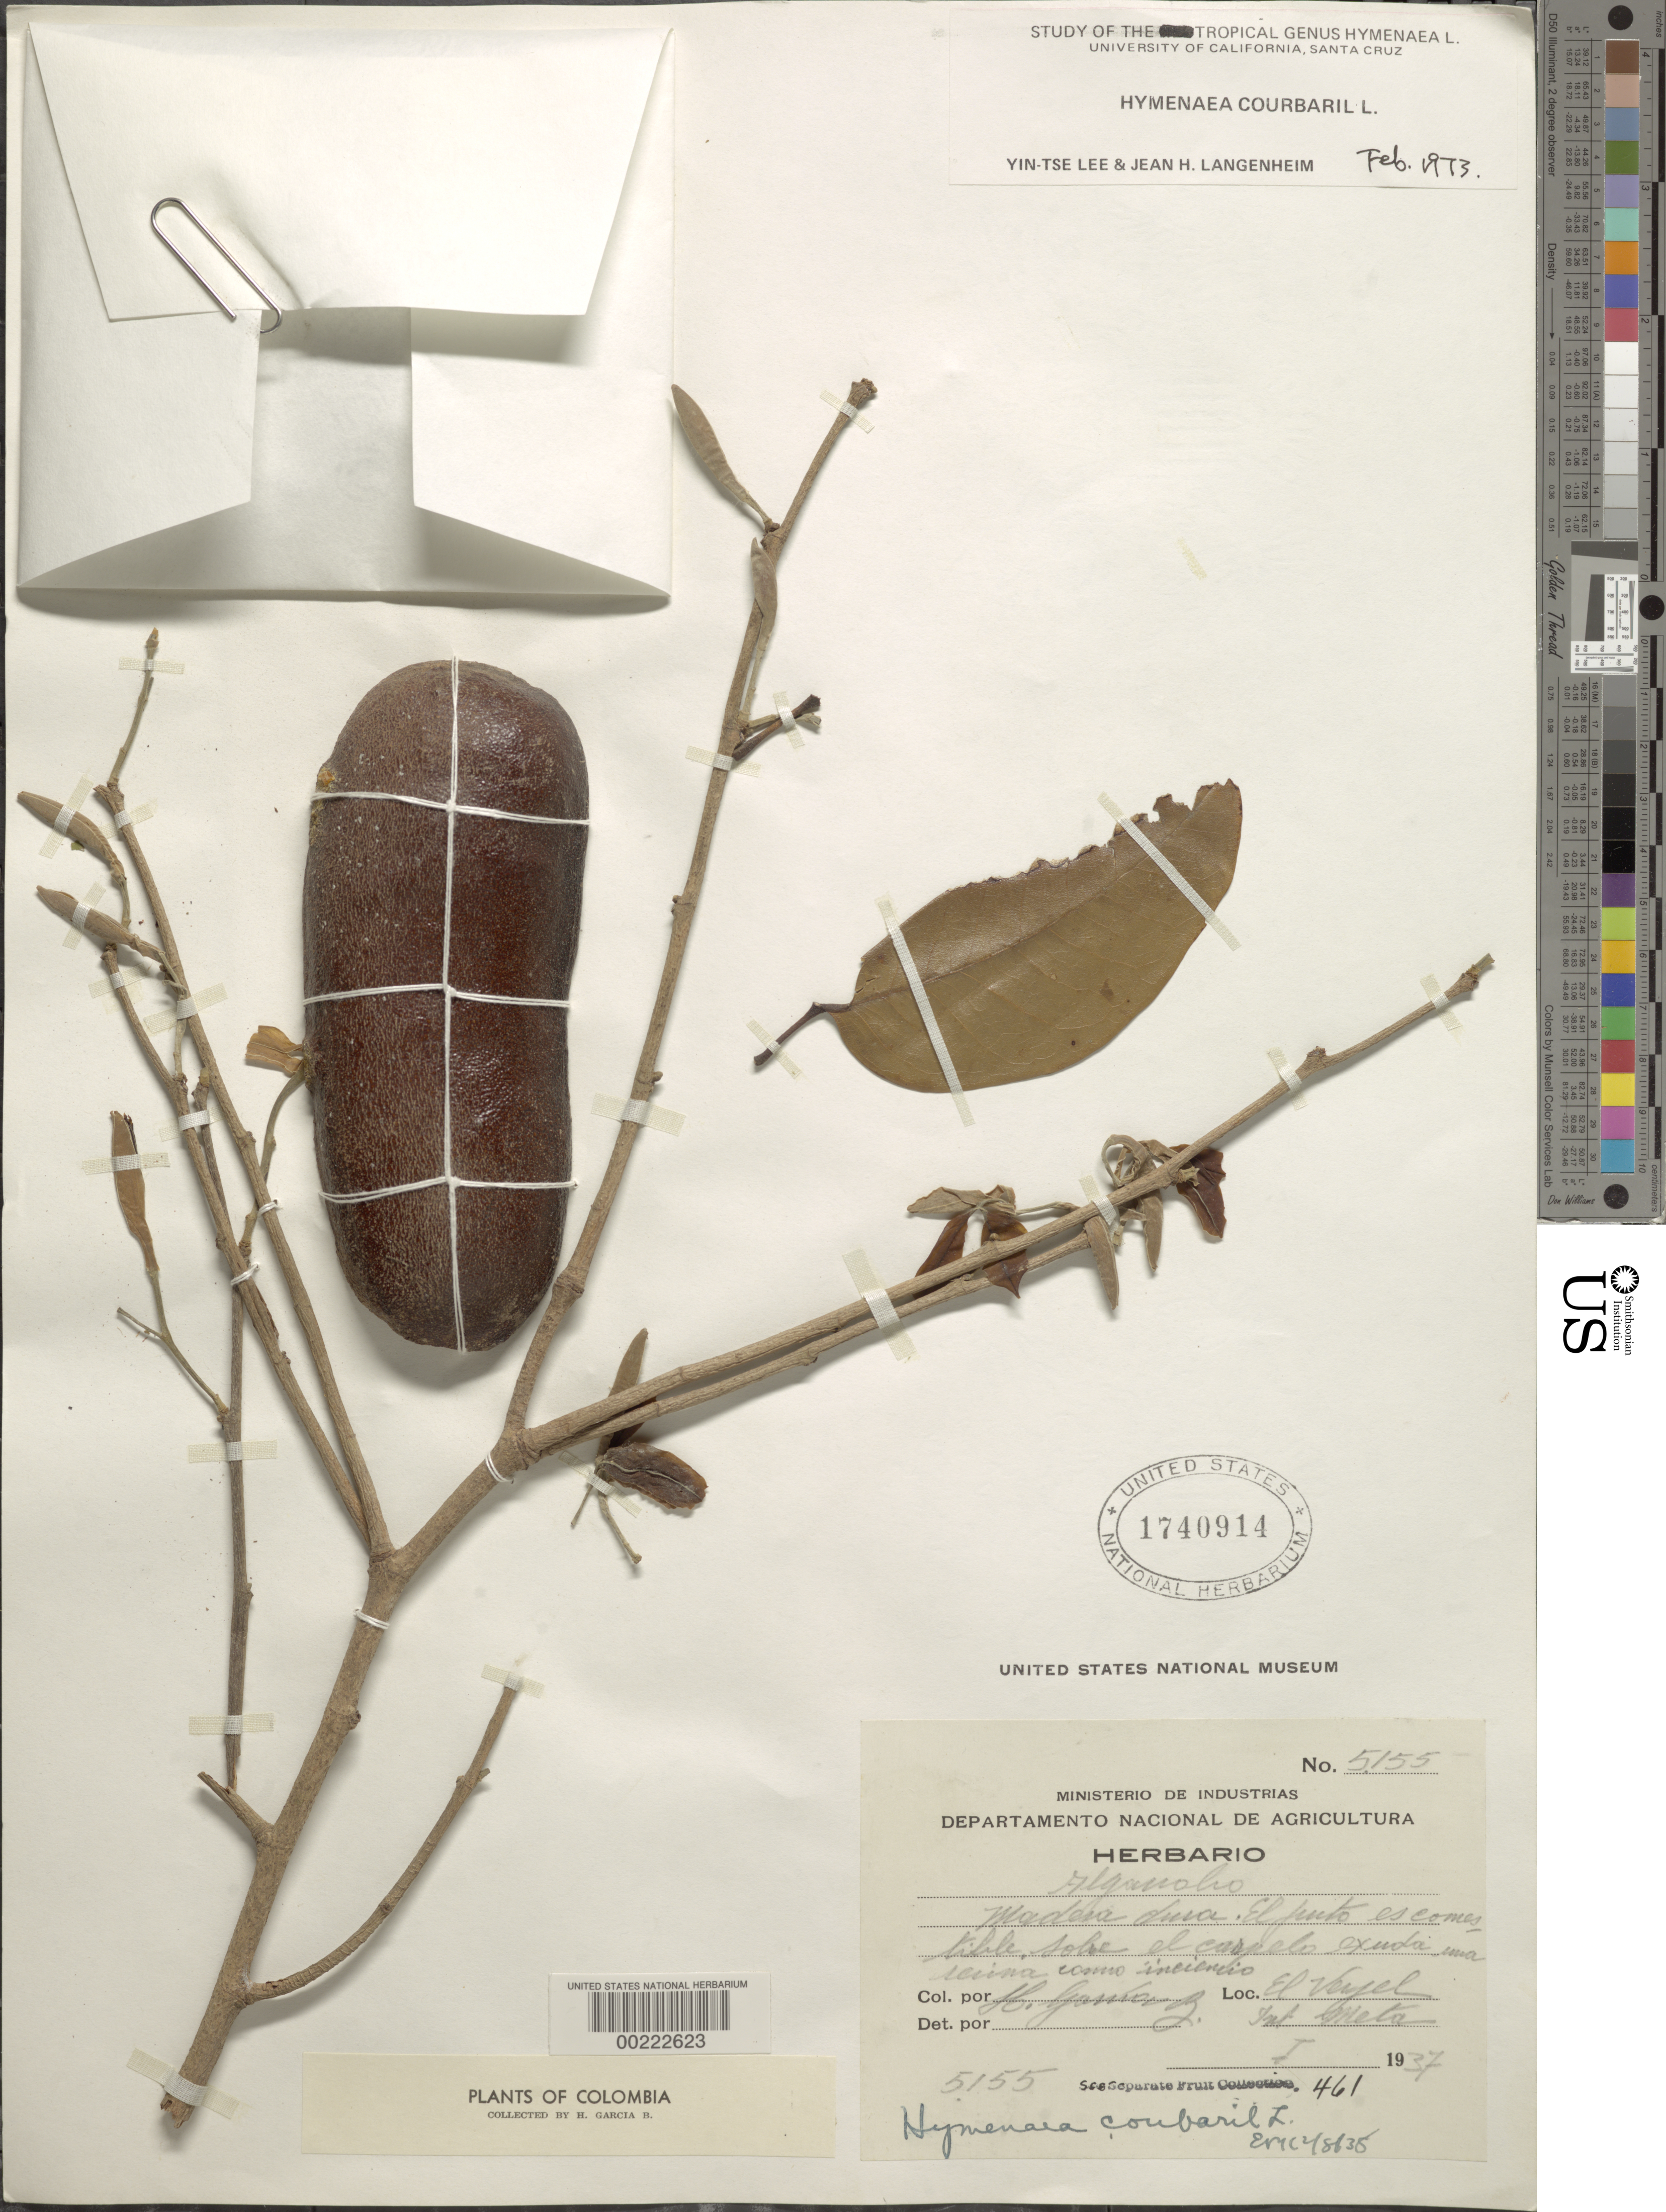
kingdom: Plantae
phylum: Tracheophyta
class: Magnoliopsida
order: Fabales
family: Fabaceae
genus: Hymenaea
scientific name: Hymenaea courbaril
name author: L.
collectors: H. Gamenz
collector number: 5155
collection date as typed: Jan 1937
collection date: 1937-01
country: Colombia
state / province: Meta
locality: El Veyel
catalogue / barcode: US 1740914